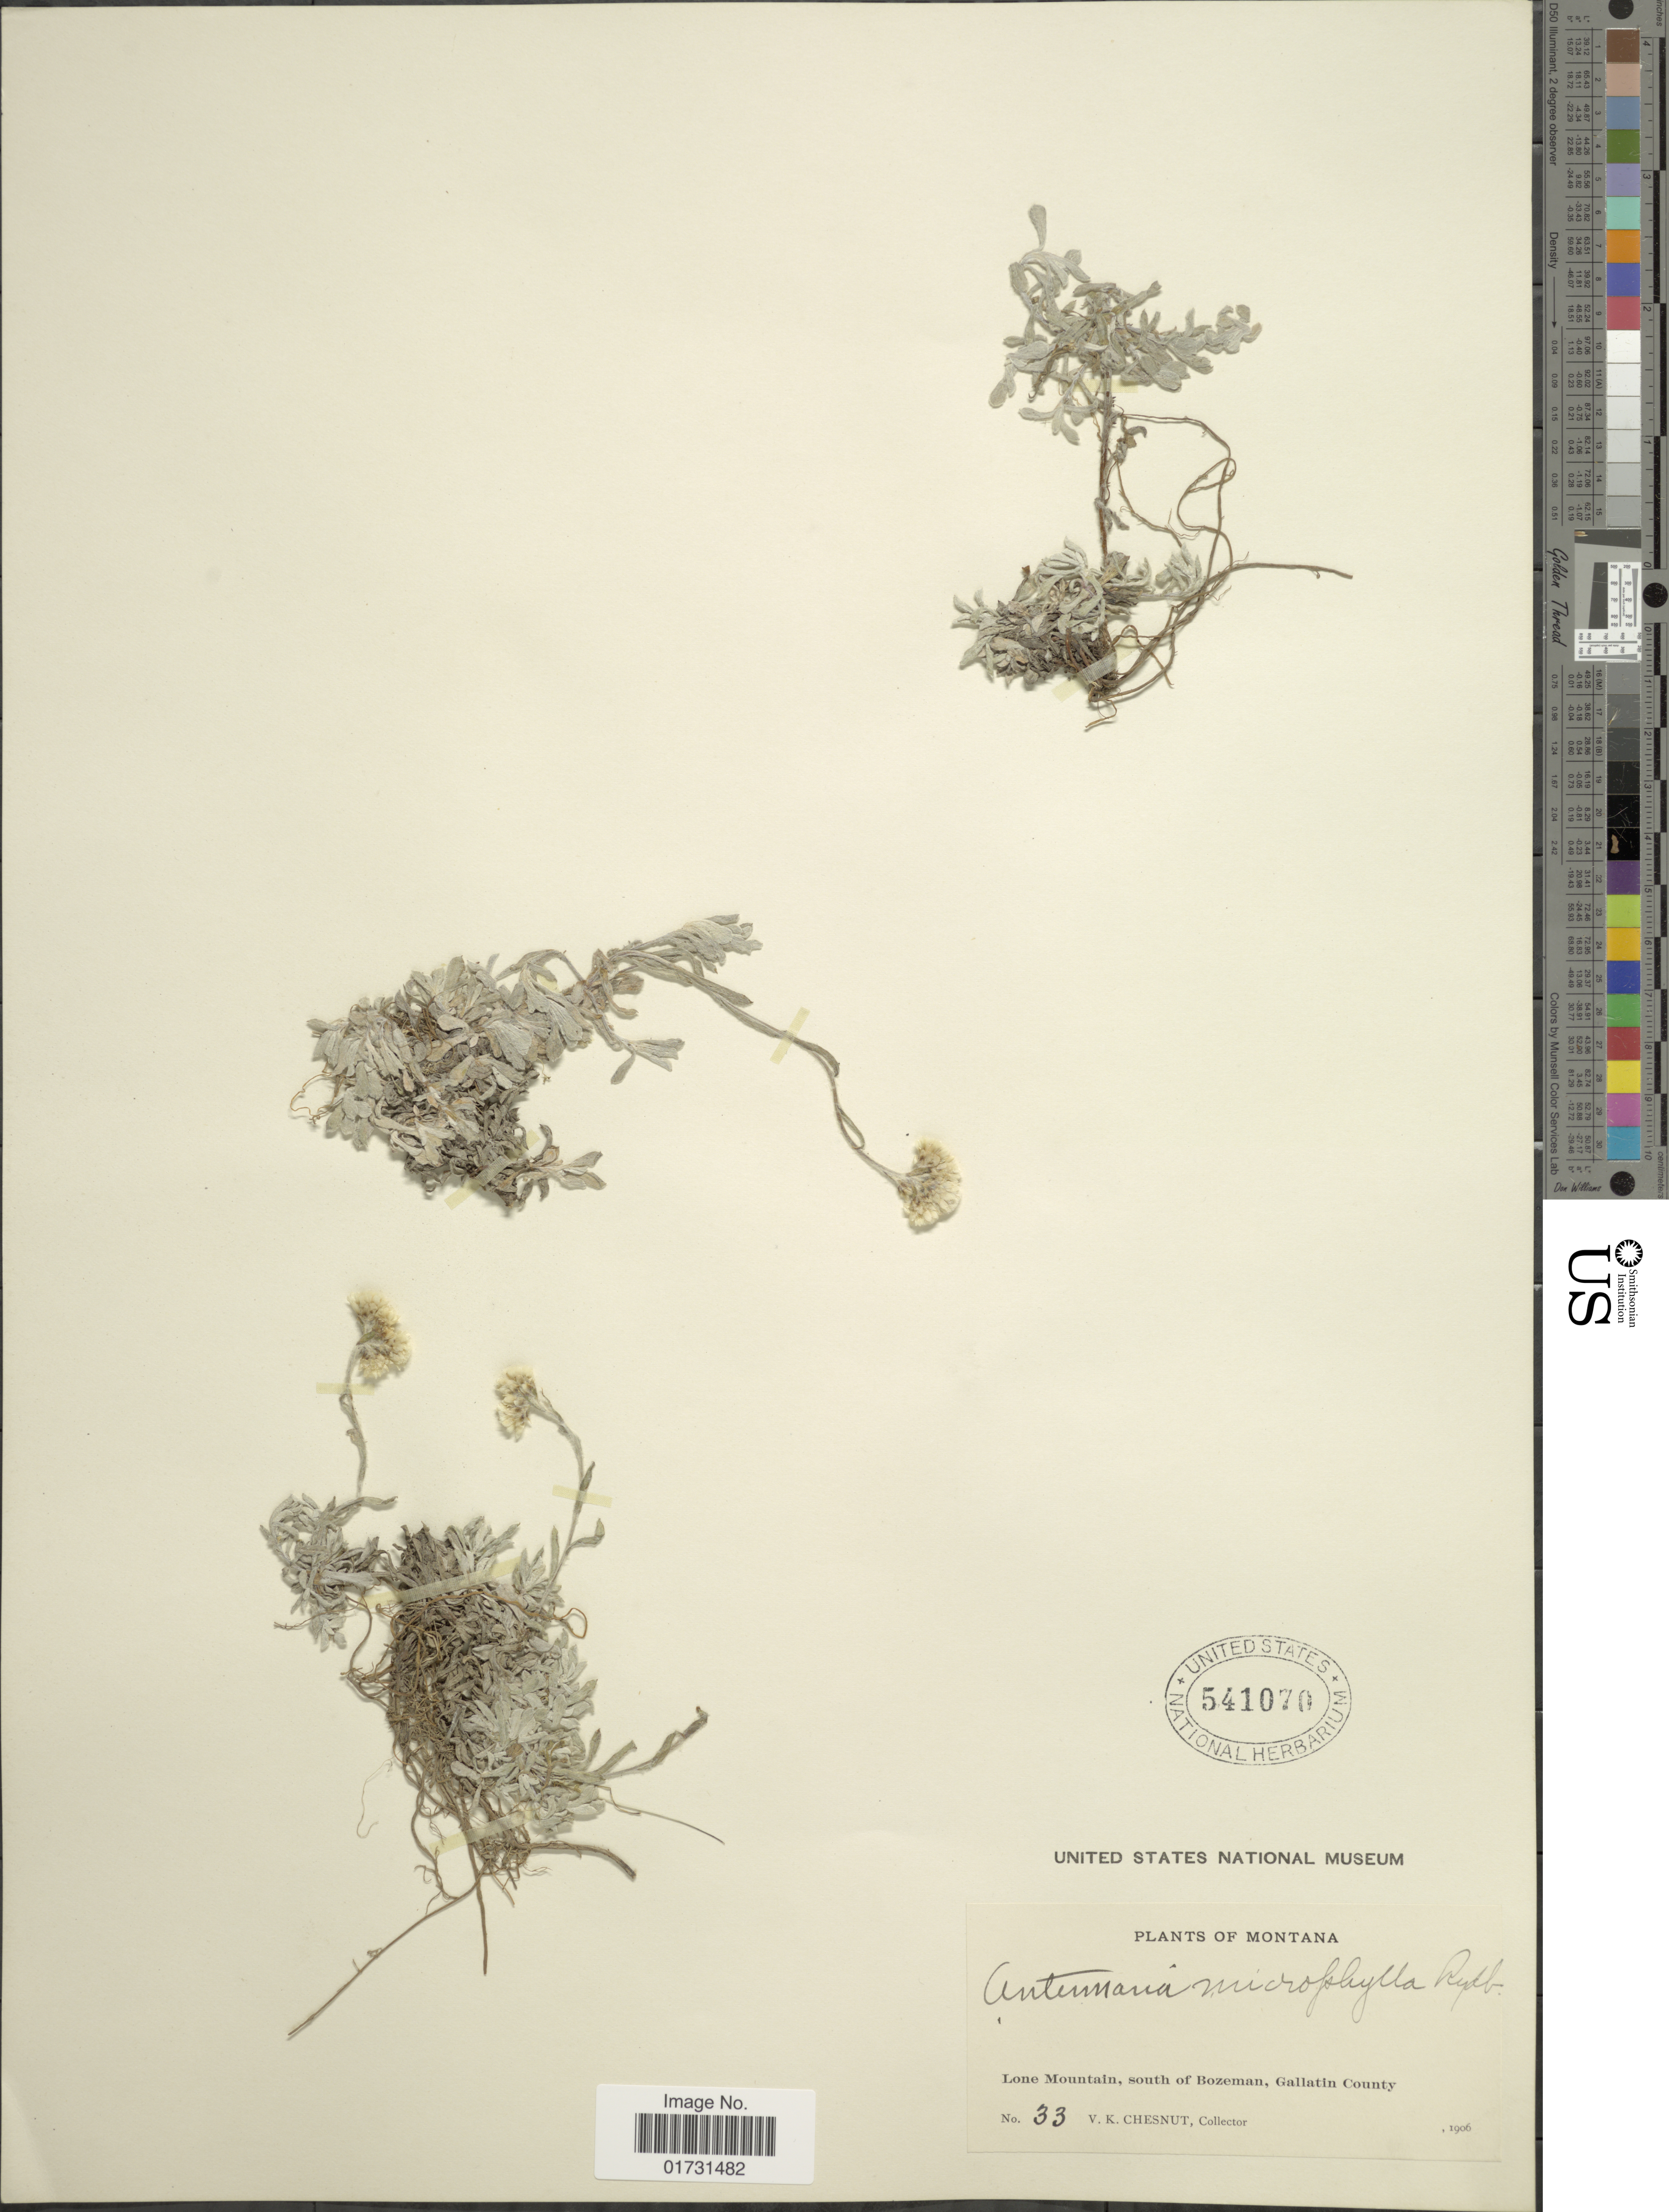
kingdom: Plantae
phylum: Tracheophyta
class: Magnoliopsida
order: Asterales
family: Asteraceae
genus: Antennaria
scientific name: Antennaria microphylla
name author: Rydb.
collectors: V. Chesnut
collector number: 33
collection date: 1906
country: United States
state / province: Montana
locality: Lone Mountain, south of Bozeman, Gallatin County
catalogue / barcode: US 541070